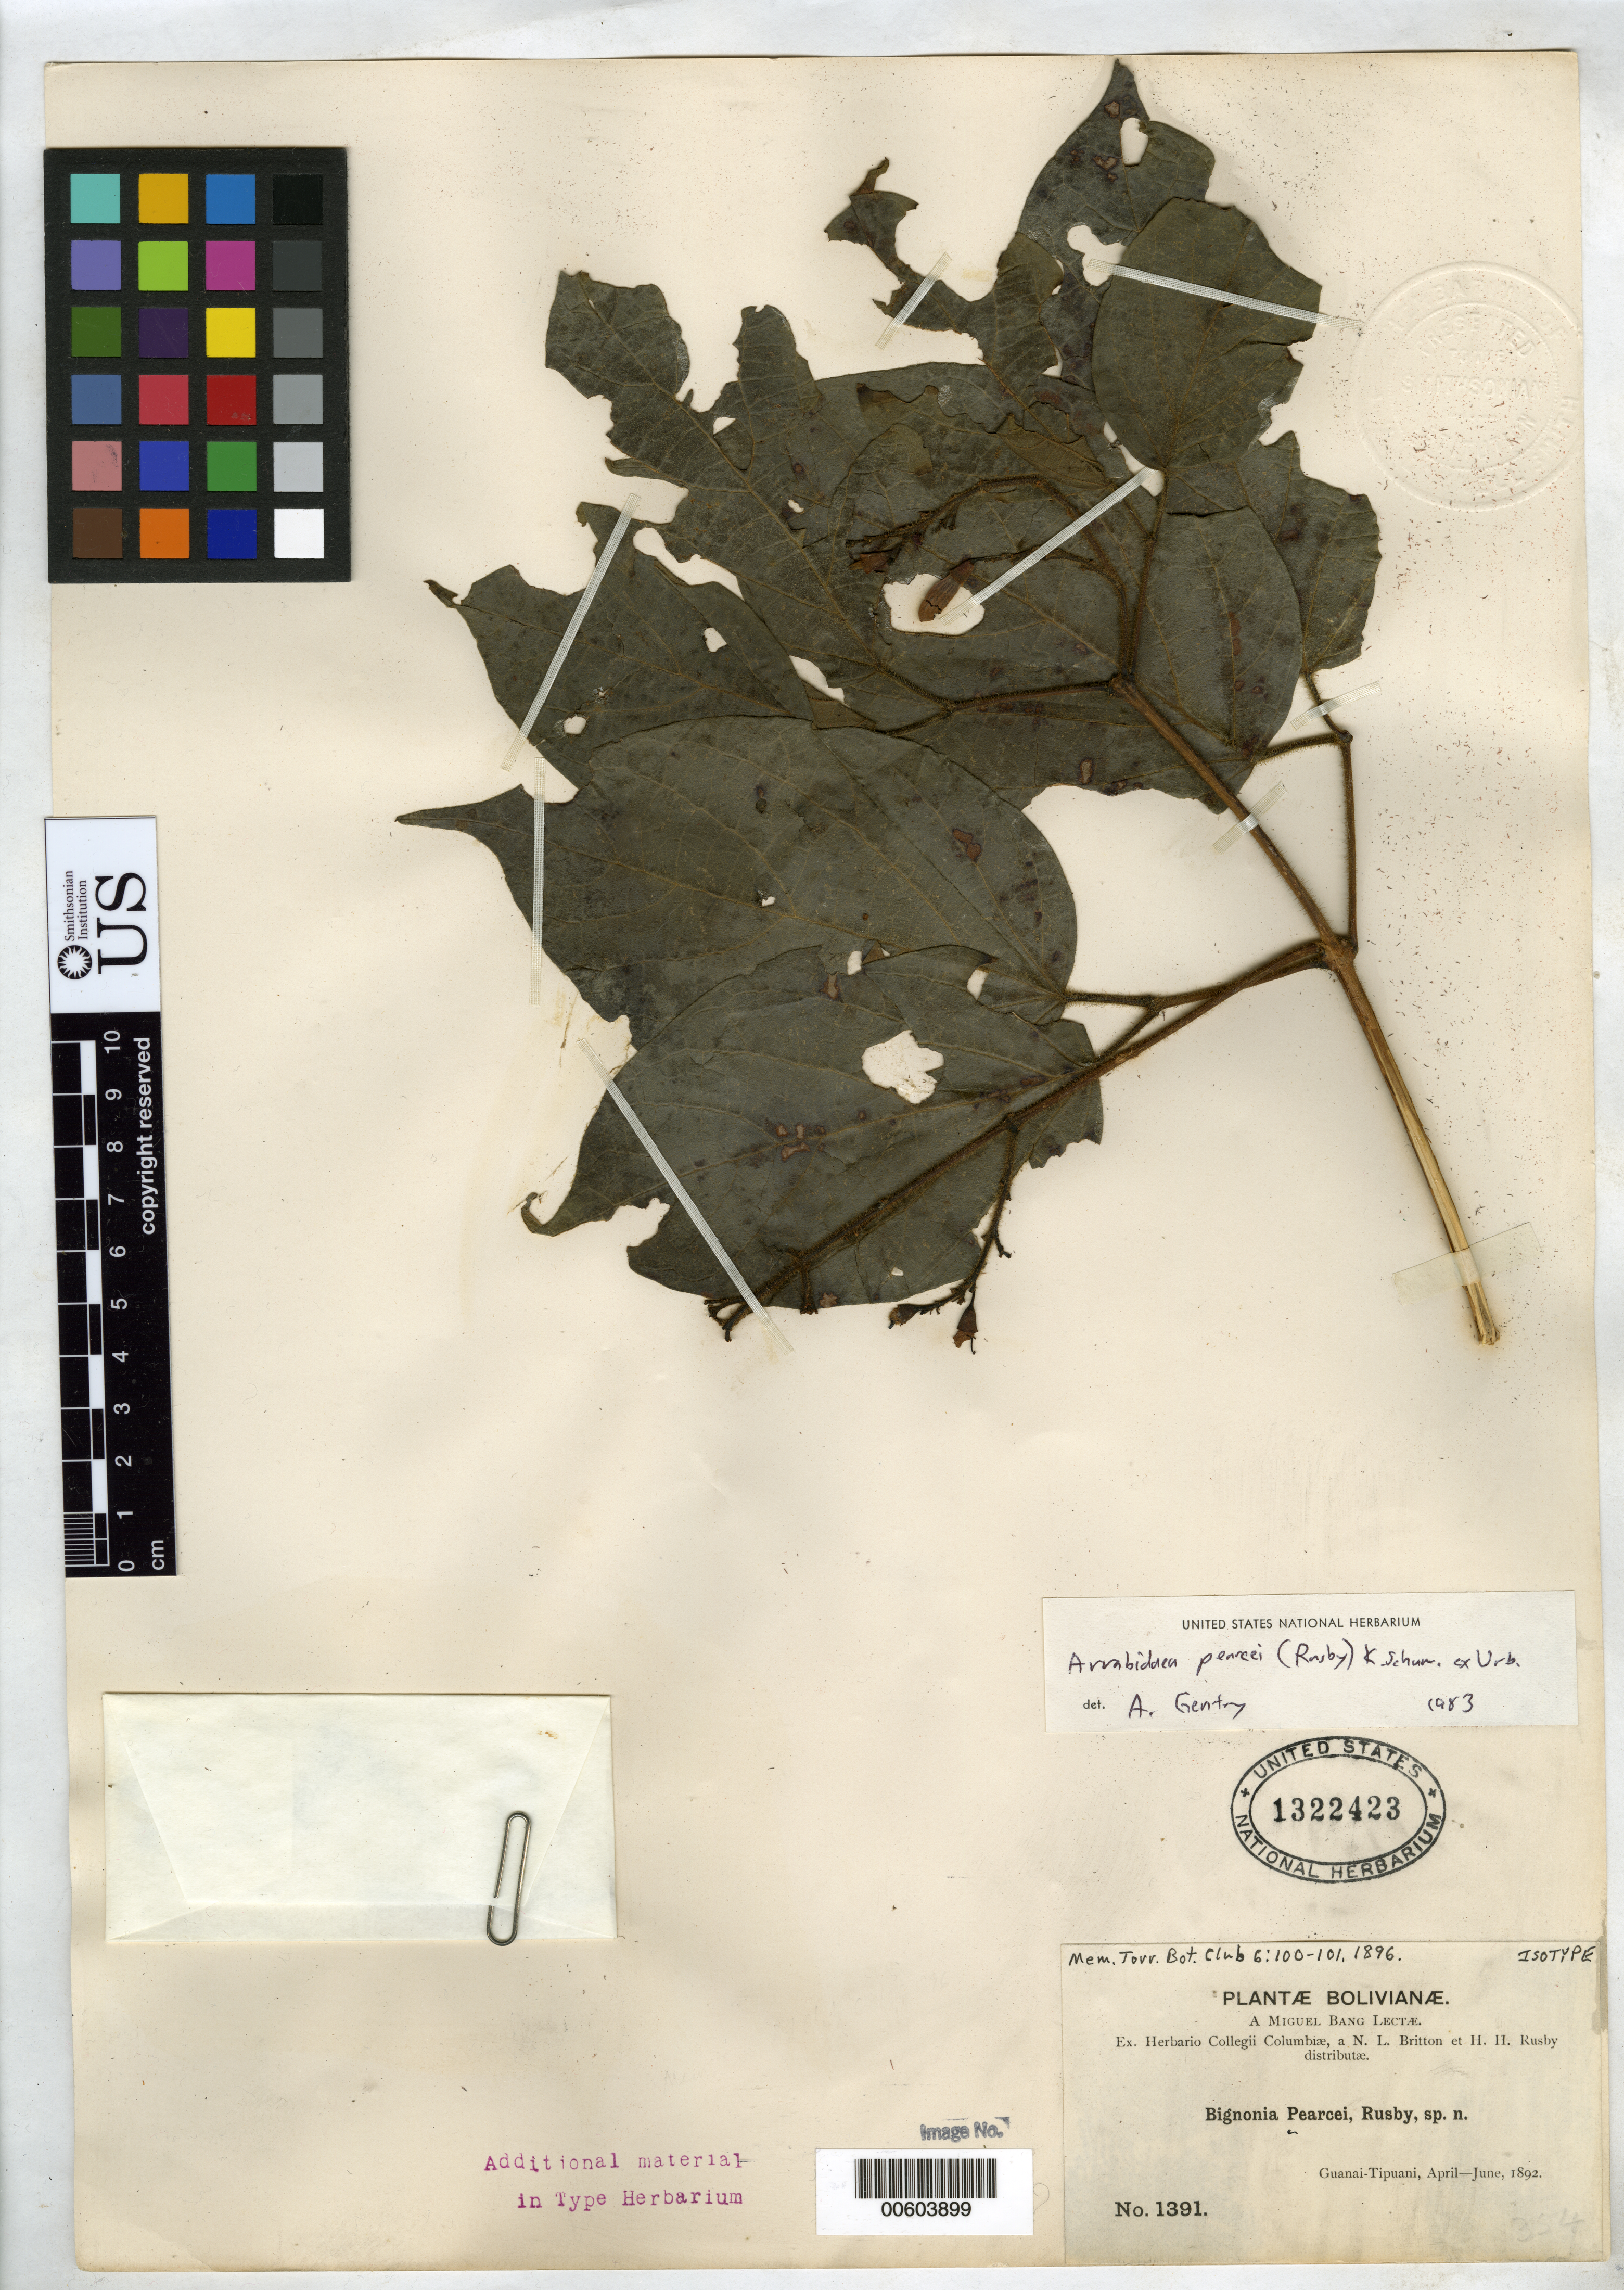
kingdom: Plantae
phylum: Tracheophyta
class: Magnoliopsida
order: Lamiales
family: Bignoniaceae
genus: Bignonia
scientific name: Bignonia pearcei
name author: Rusby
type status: Isotype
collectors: M. Bang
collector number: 1391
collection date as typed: April-June 1892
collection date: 1892-04/1892-06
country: Bolivia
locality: Between Guanai and Tipuani.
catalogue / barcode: US 1322423